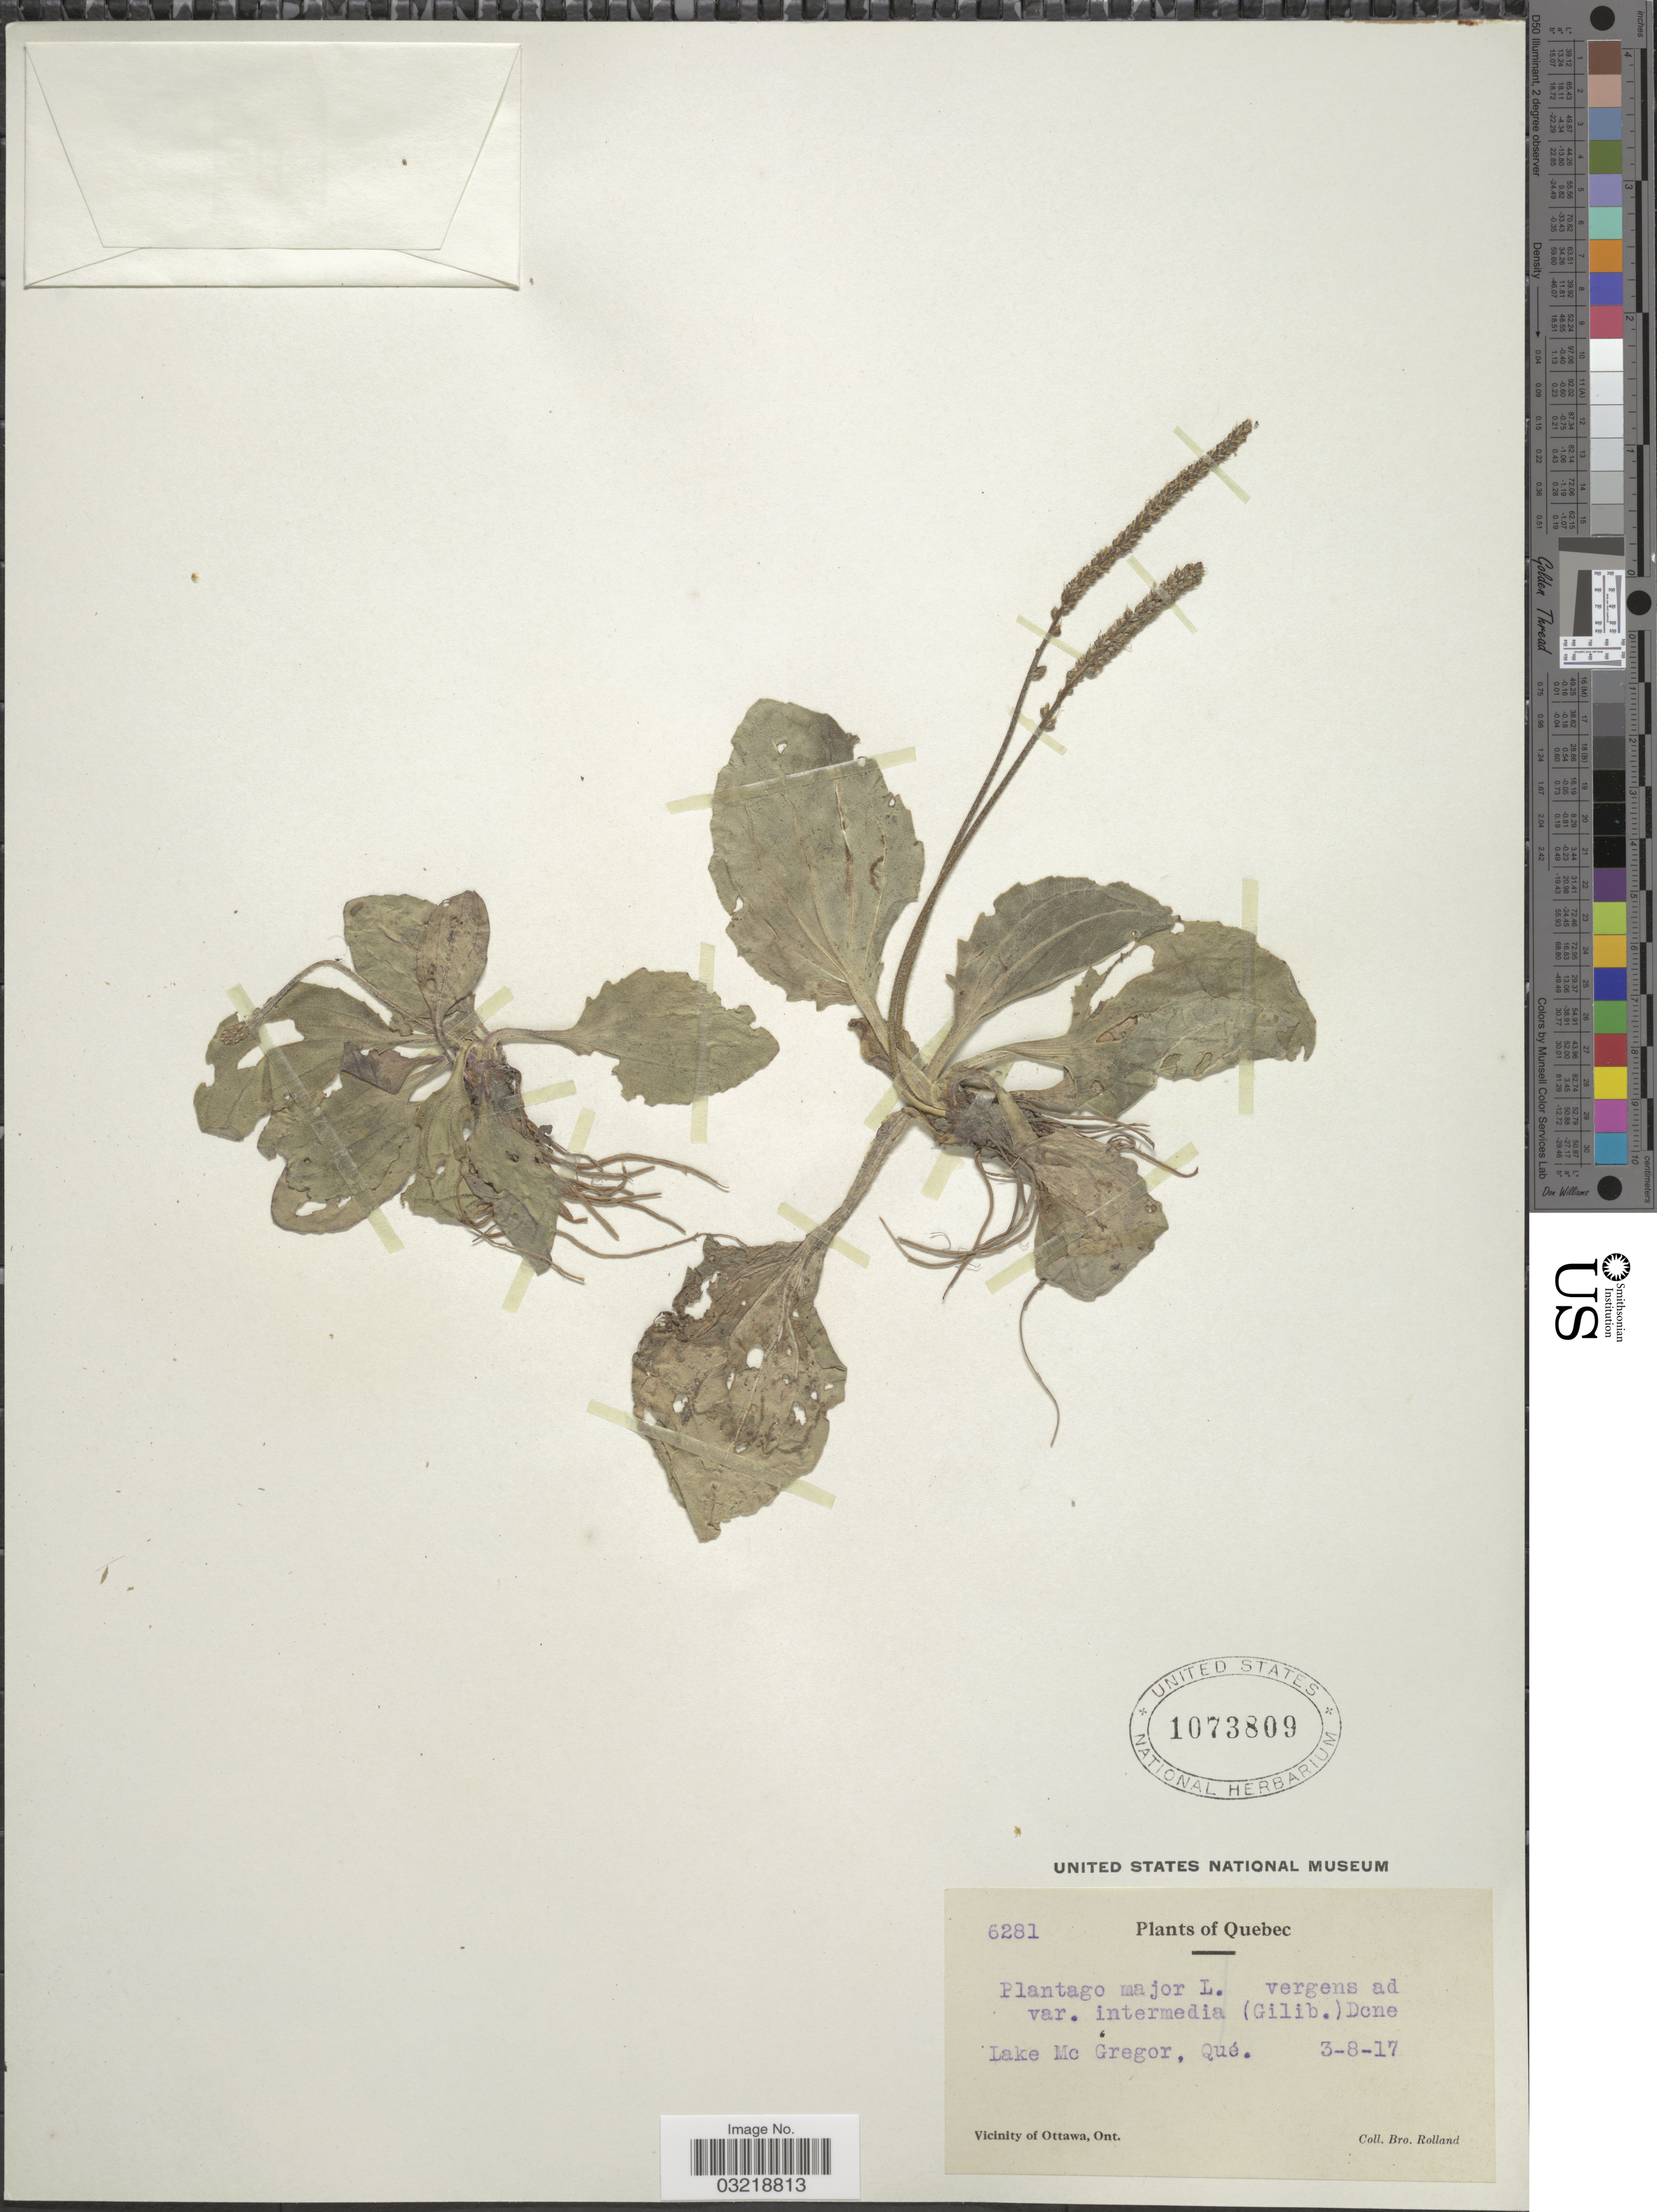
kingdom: Plantae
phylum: Tracheophyta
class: Magnoliopsida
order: Lamiales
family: Plantaginaceae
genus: Plantago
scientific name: Plantago major subsp. intermedia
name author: (Gilib.) Lange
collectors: B. Rolland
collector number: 6281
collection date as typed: Transcribed d/m/y: 3/8/17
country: Canada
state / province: Quebec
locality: Vicinity of Ottawa.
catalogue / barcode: US 1073809